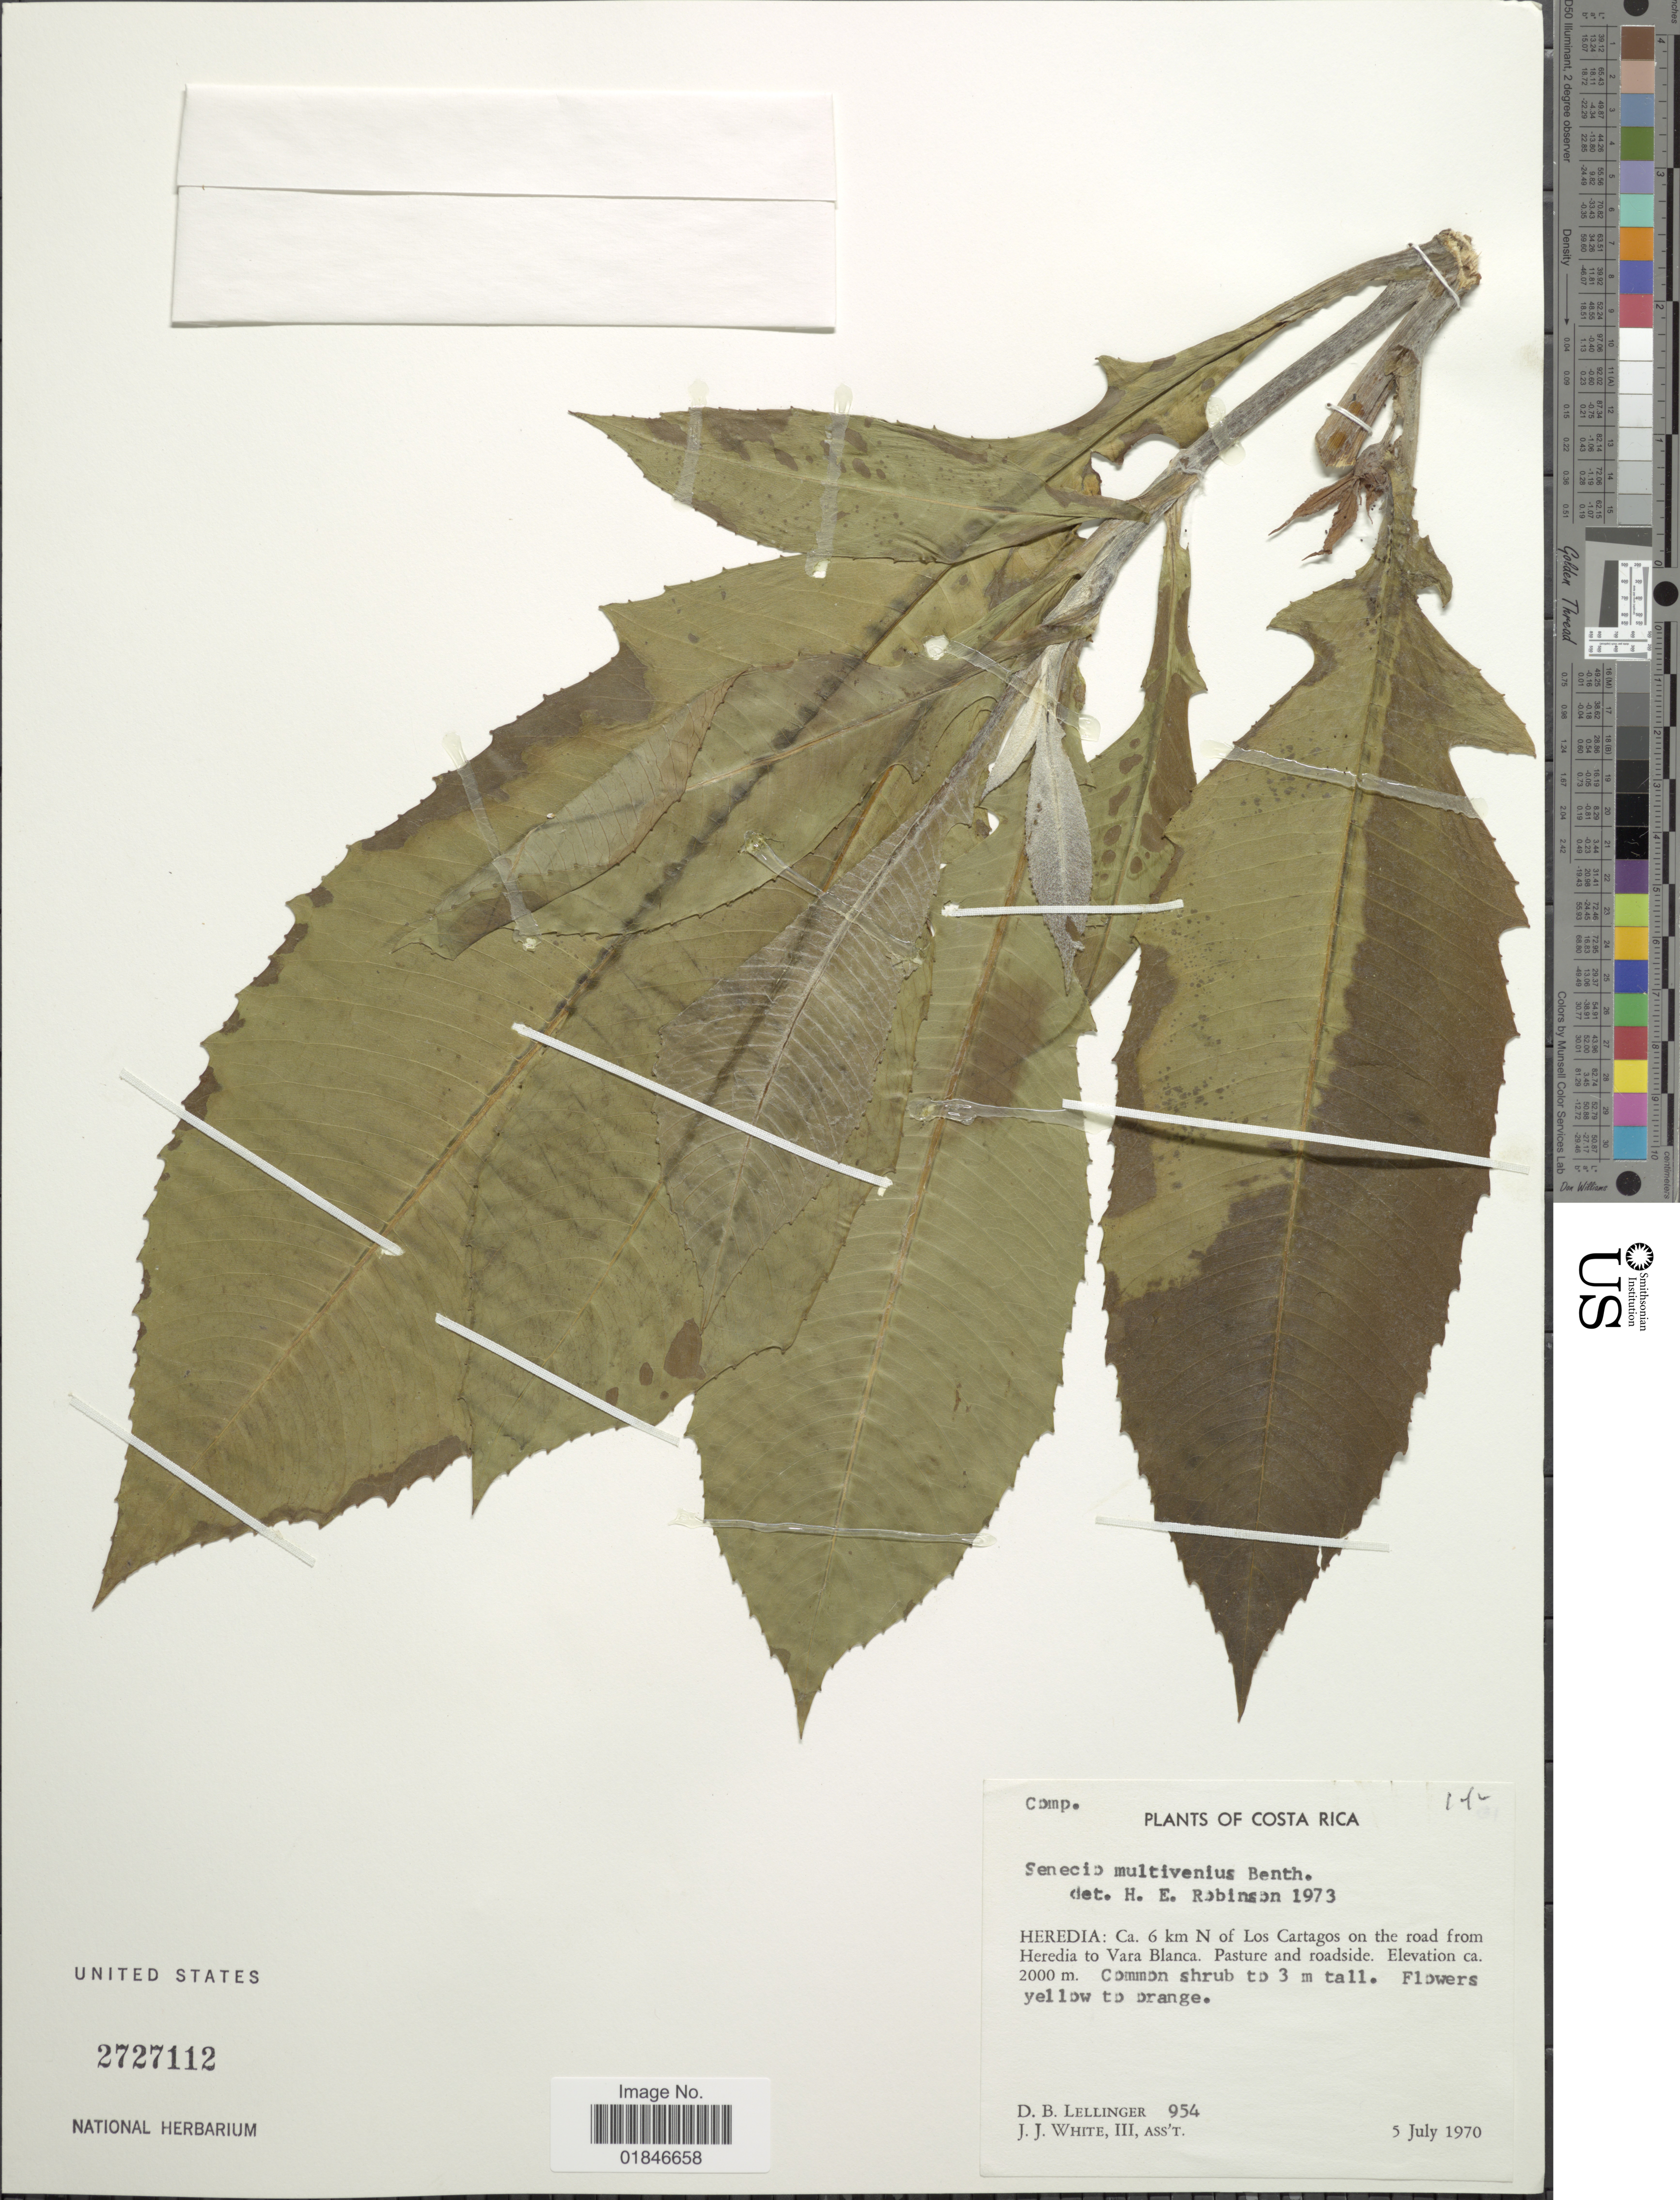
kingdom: Plantae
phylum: Tracheophyta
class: Magnoliopsida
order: Asterales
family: Asteraceae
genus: Jessea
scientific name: Jessea megaphylla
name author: (Greenm.) H. Rob. & Cuatrec.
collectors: D. B. Lellinger & J. J. White III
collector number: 954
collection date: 1970-07-05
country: Costa Rica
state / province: Heredia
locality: Heredia: Ca. 6 km N of Los Cartagos on the road from Heredia to Vara Blanca.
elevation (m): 2000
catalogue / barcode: US 2727112